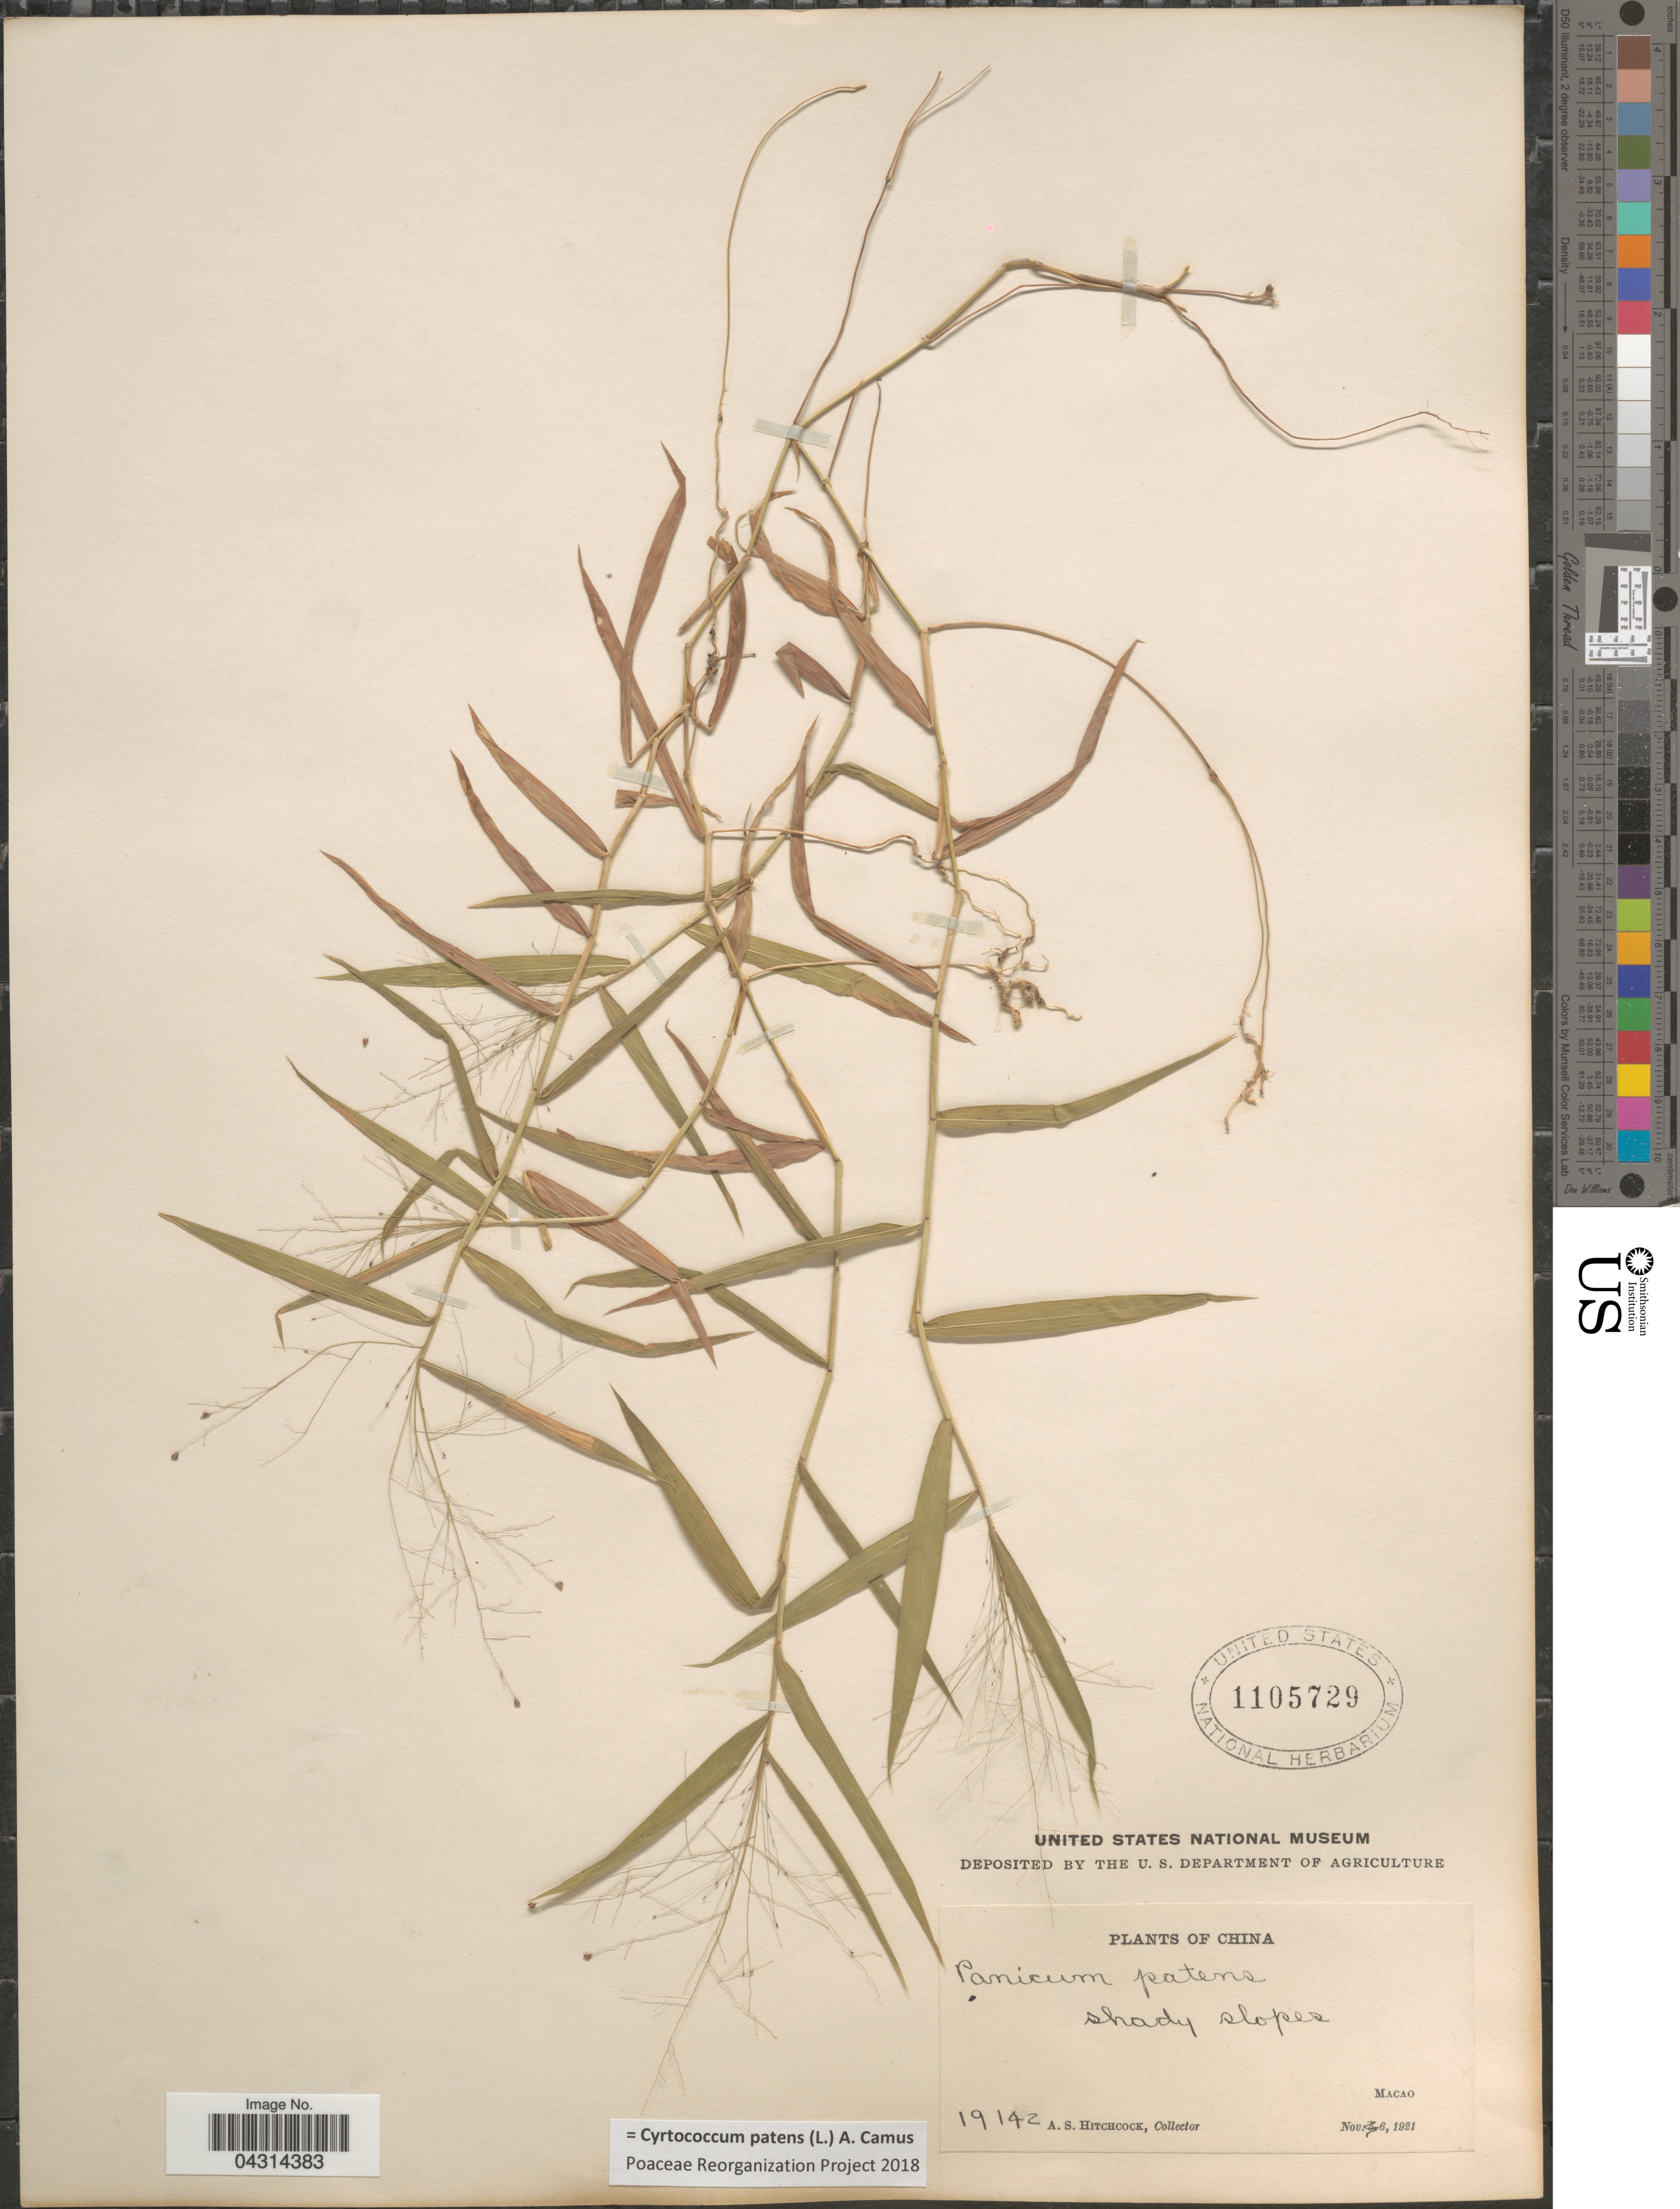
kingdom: Plantae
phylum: Tracheophyta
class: Liliopsida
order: Poales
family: Poaceae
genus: Cyrtococcum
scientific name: Cyrtococcum patens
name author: (L.) A. Camus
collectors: A. S. Hitchcock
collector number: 19142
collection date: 1921-11-06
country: China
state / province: Macau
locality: Shady slopes.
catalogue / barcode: US 1105729